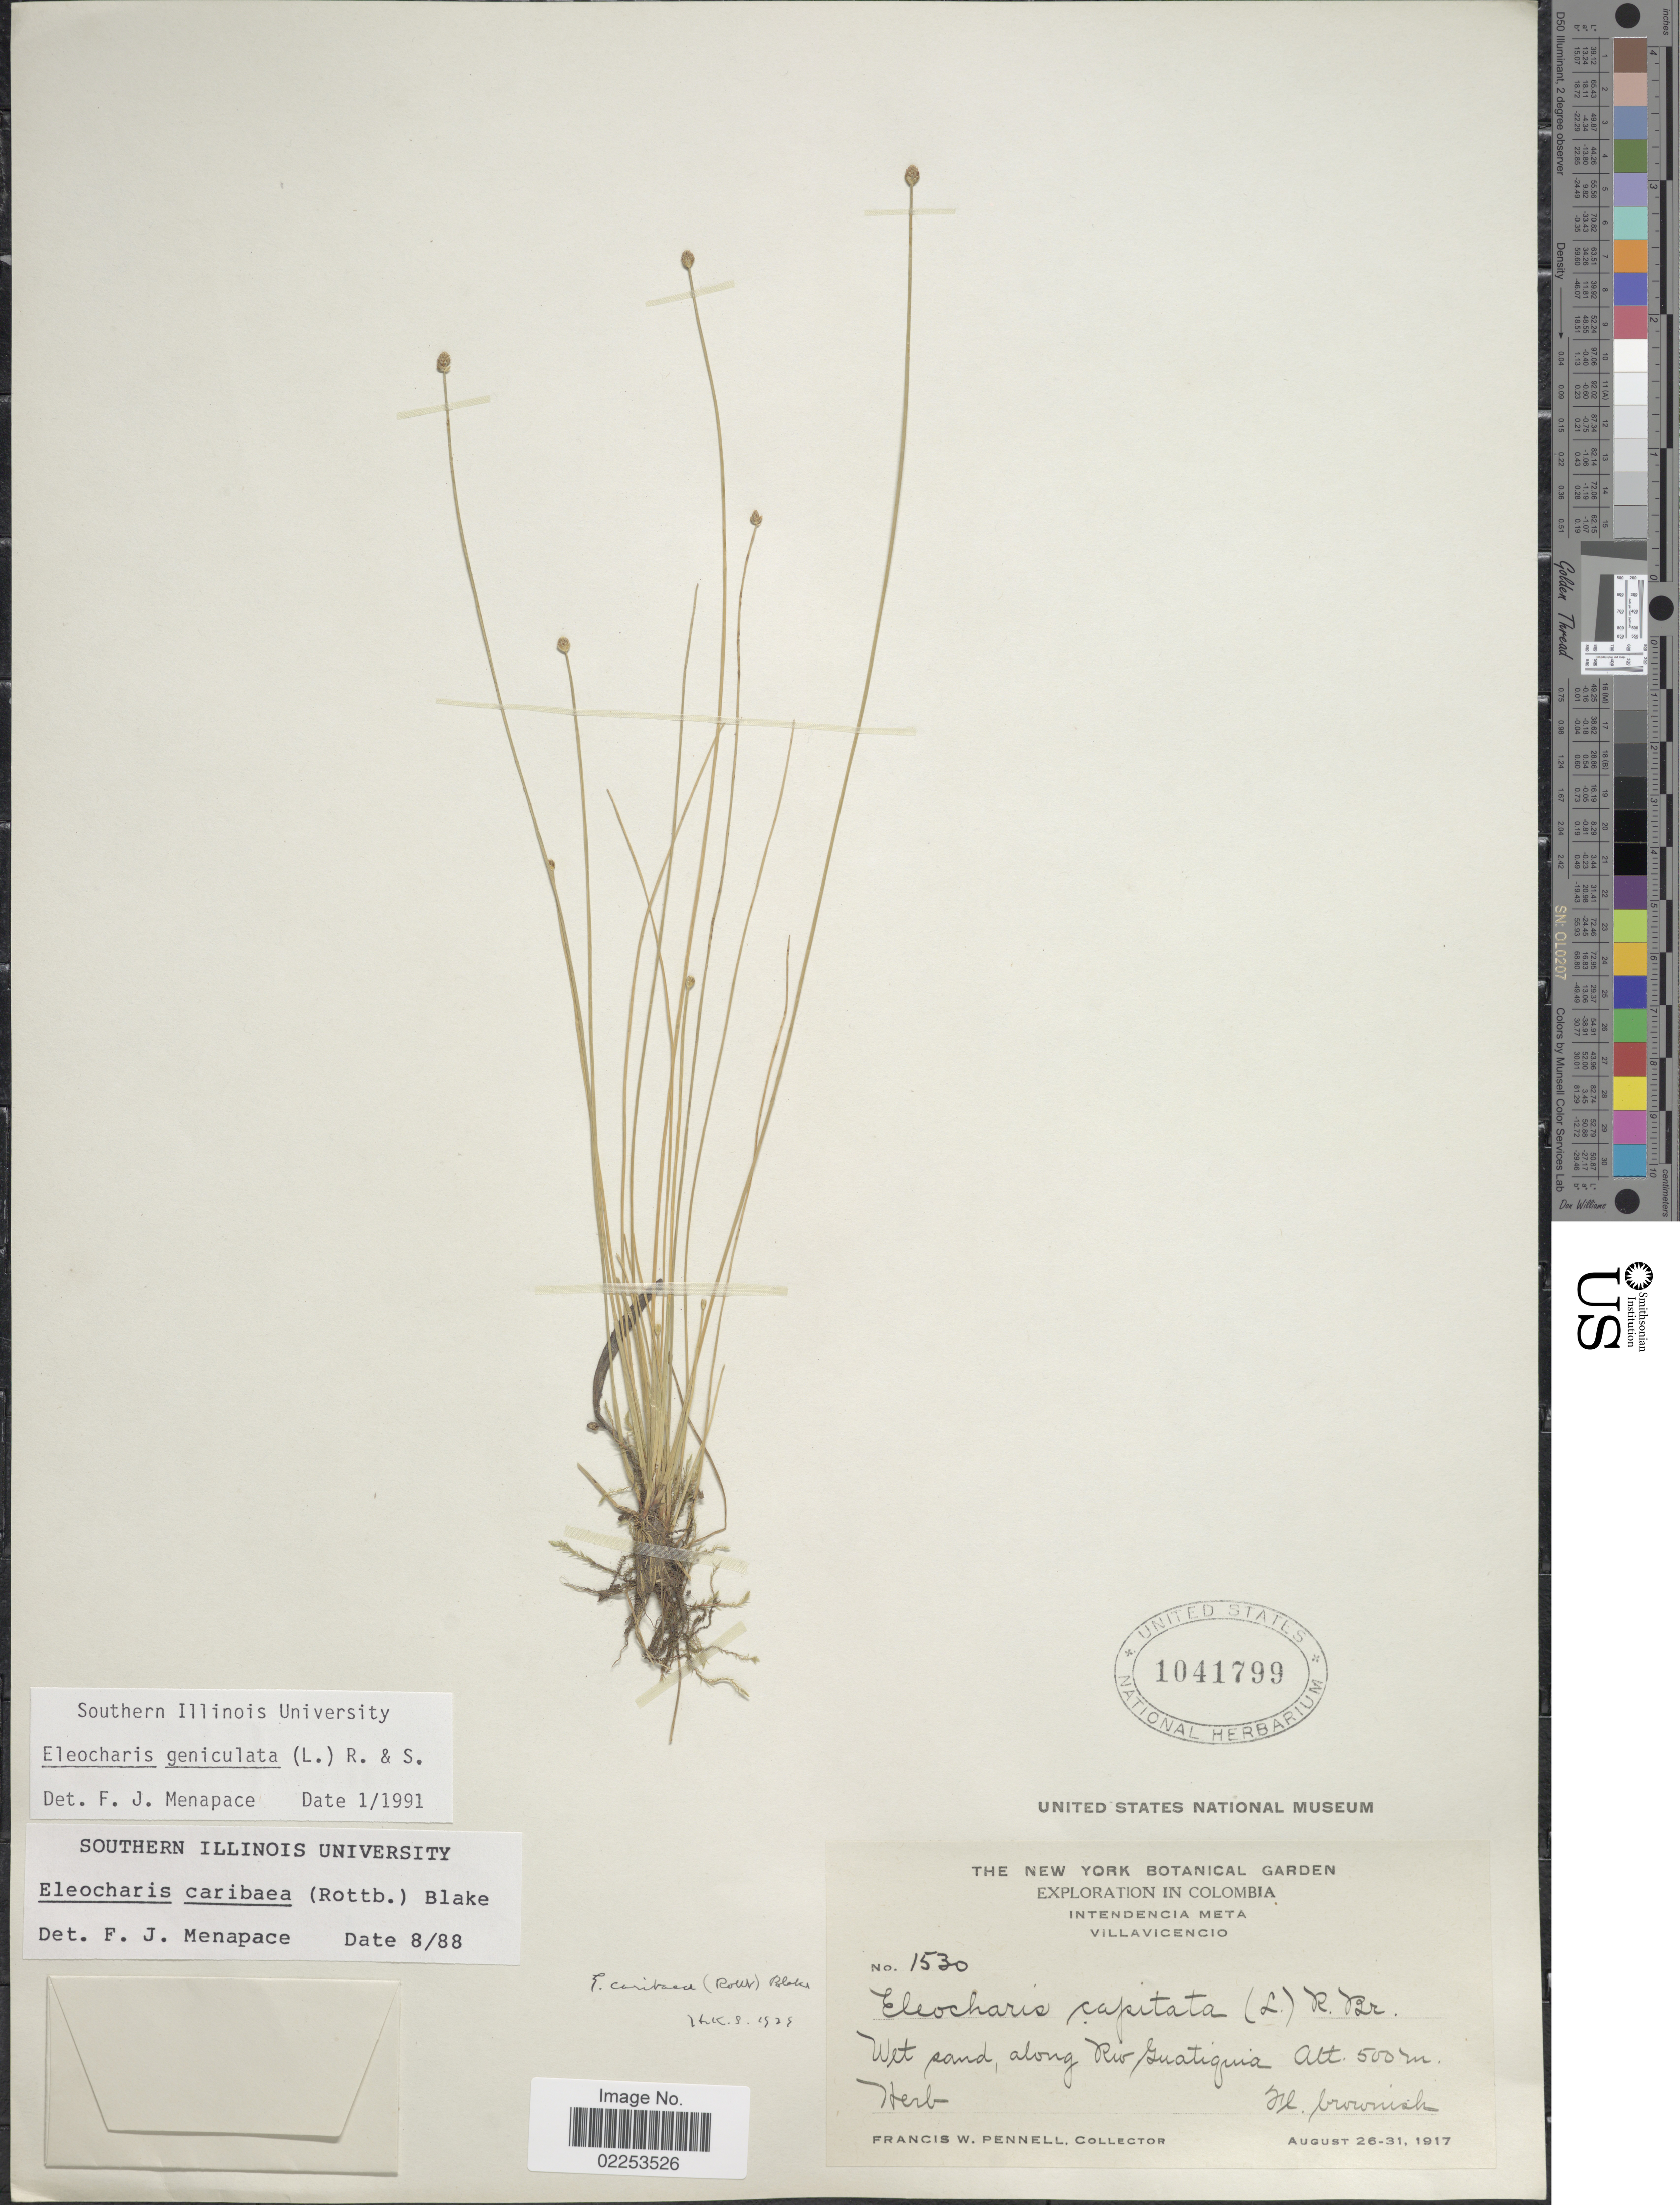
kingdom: Plantae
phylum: Tracheophyta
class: Liliopsida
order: Poales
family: Cyperaceae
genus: Eleocharis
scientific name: Eleocharis geniculata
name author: (L.) Roem. & Schult.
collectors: F. W. Pennell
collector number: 1530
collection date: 1917-08-26/1917-08-31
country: Colombia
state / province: Meta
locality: Intendencia Meta, Villavicencio, wet sand, along Rio Guatiguia.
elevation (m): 500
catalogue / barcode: US 1041799